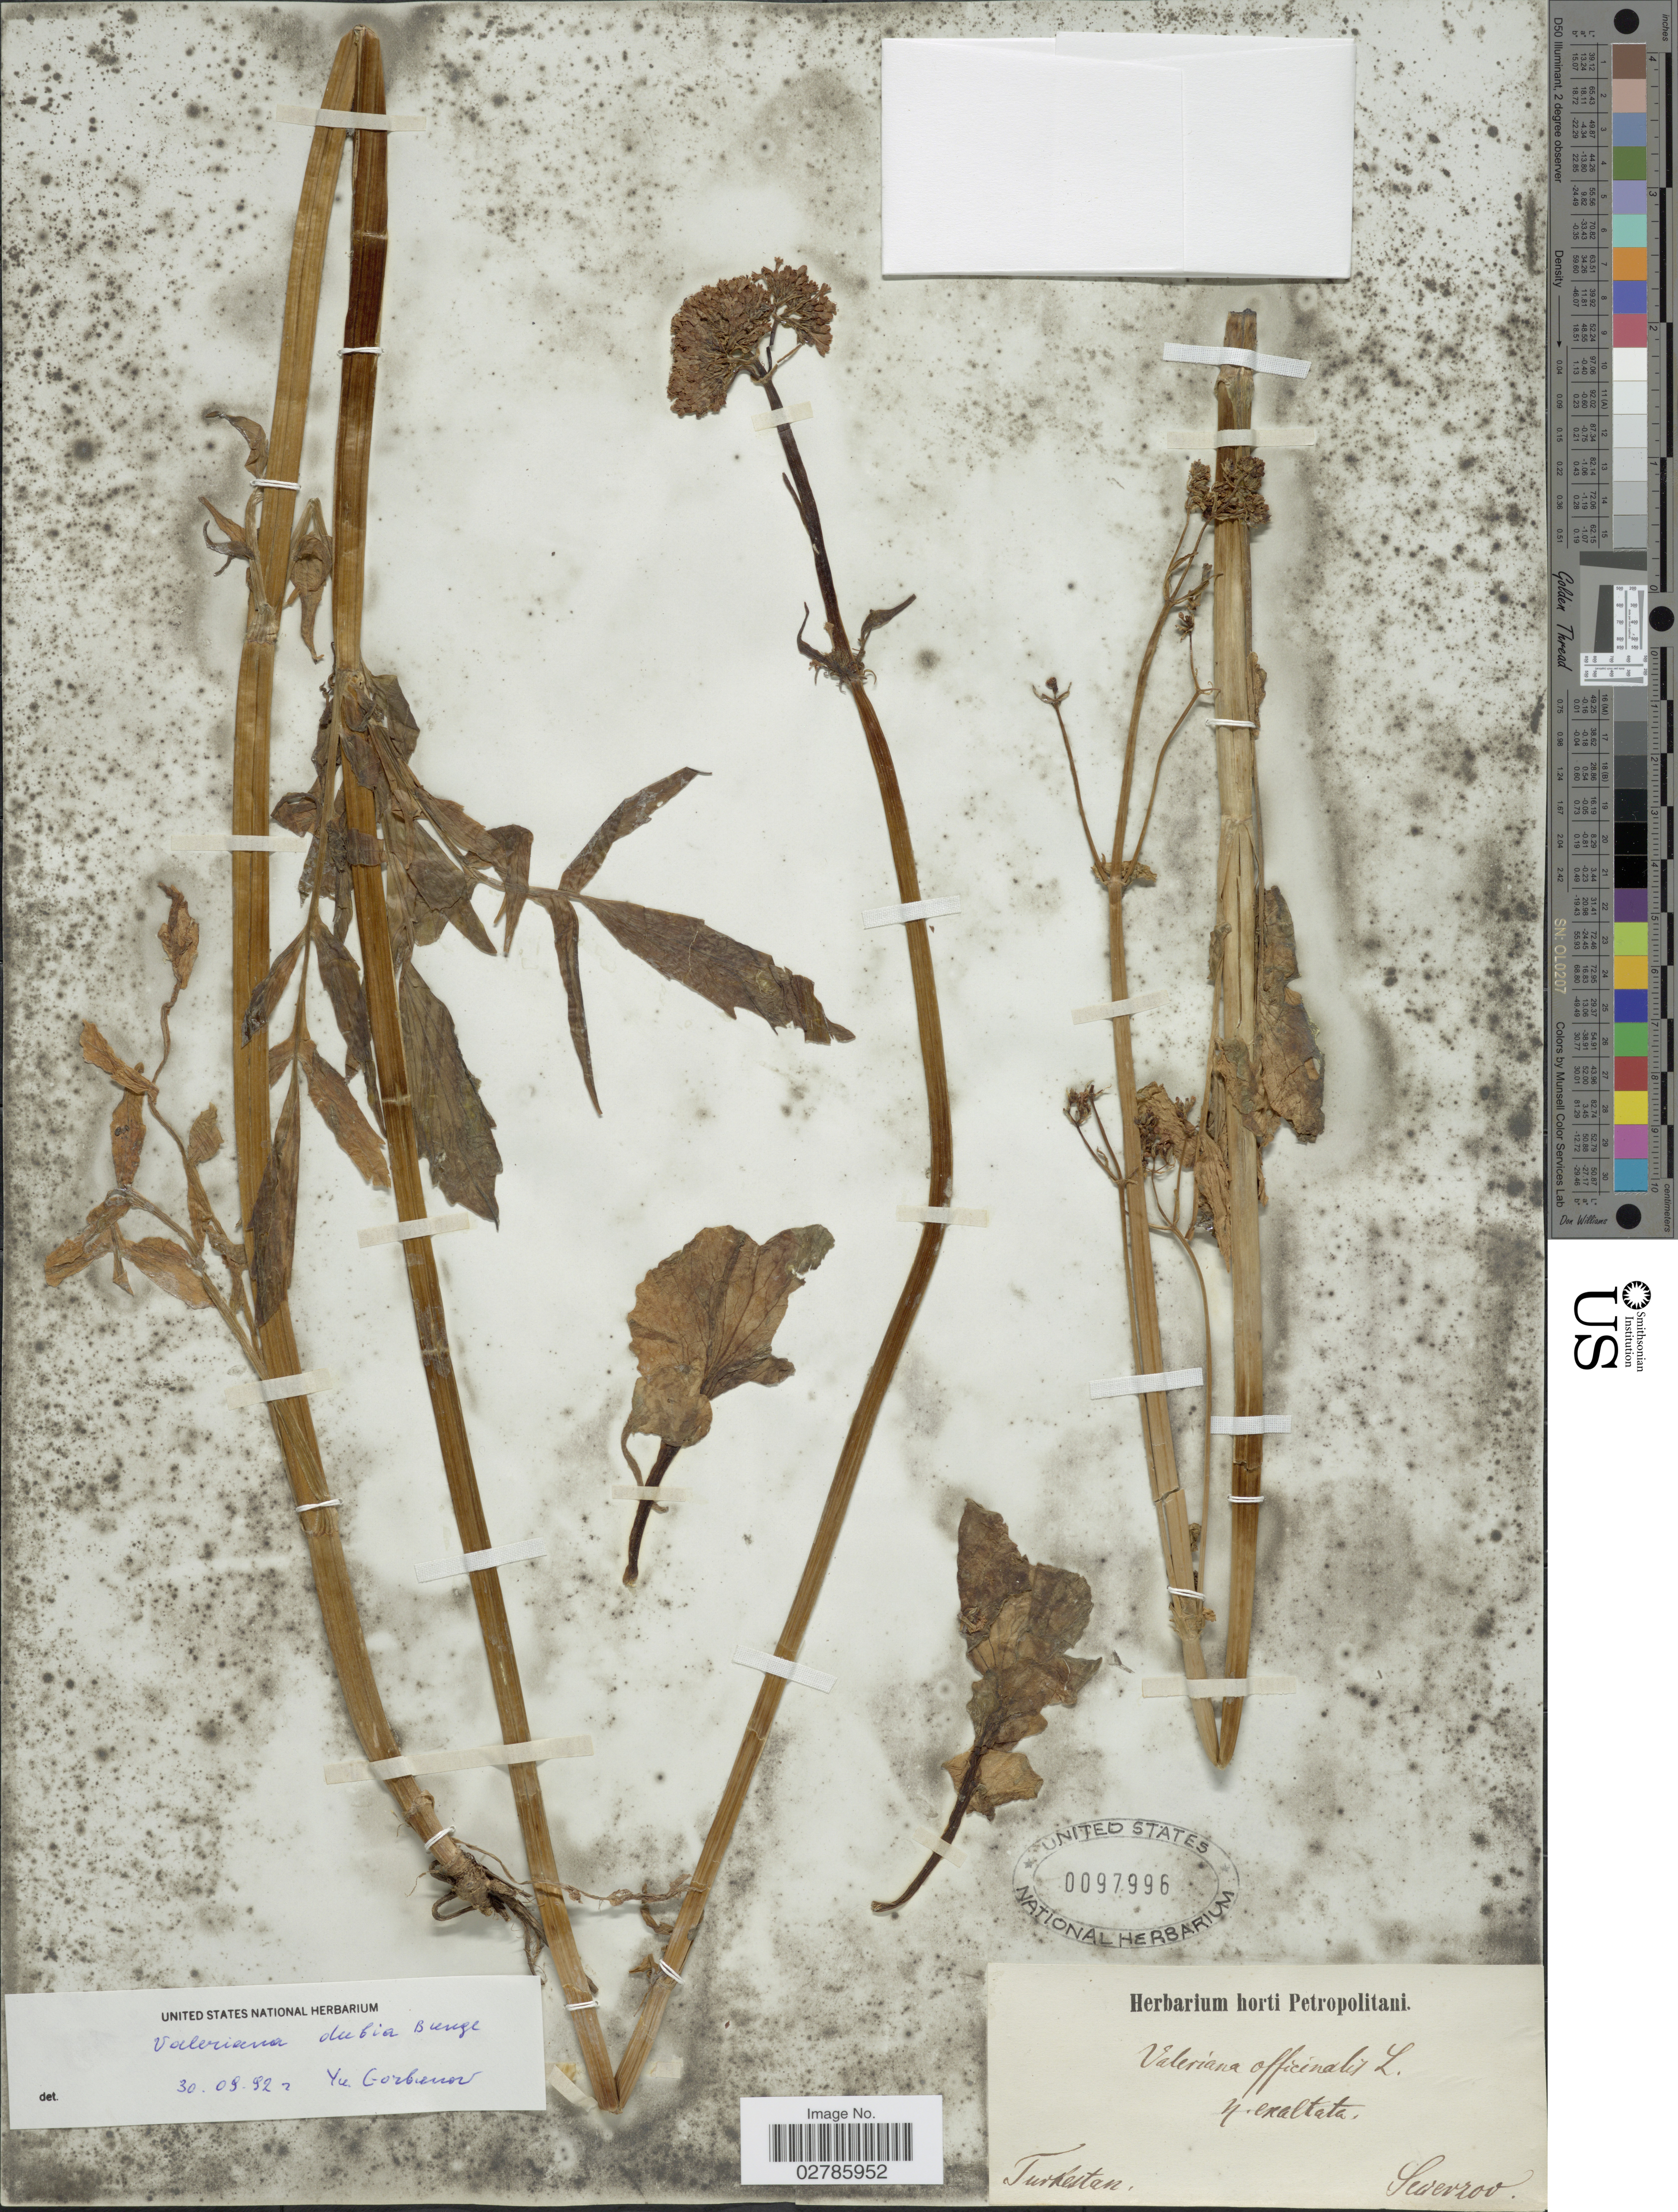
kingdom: Plantae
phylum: Tracheophyta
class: Magnoliopsida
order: Dipsacales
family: Caprifoliaceae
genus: Valeriana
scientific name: Valeriana dubia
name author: Bunge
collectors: Severzov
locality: Turkestan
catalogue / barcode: US 97996